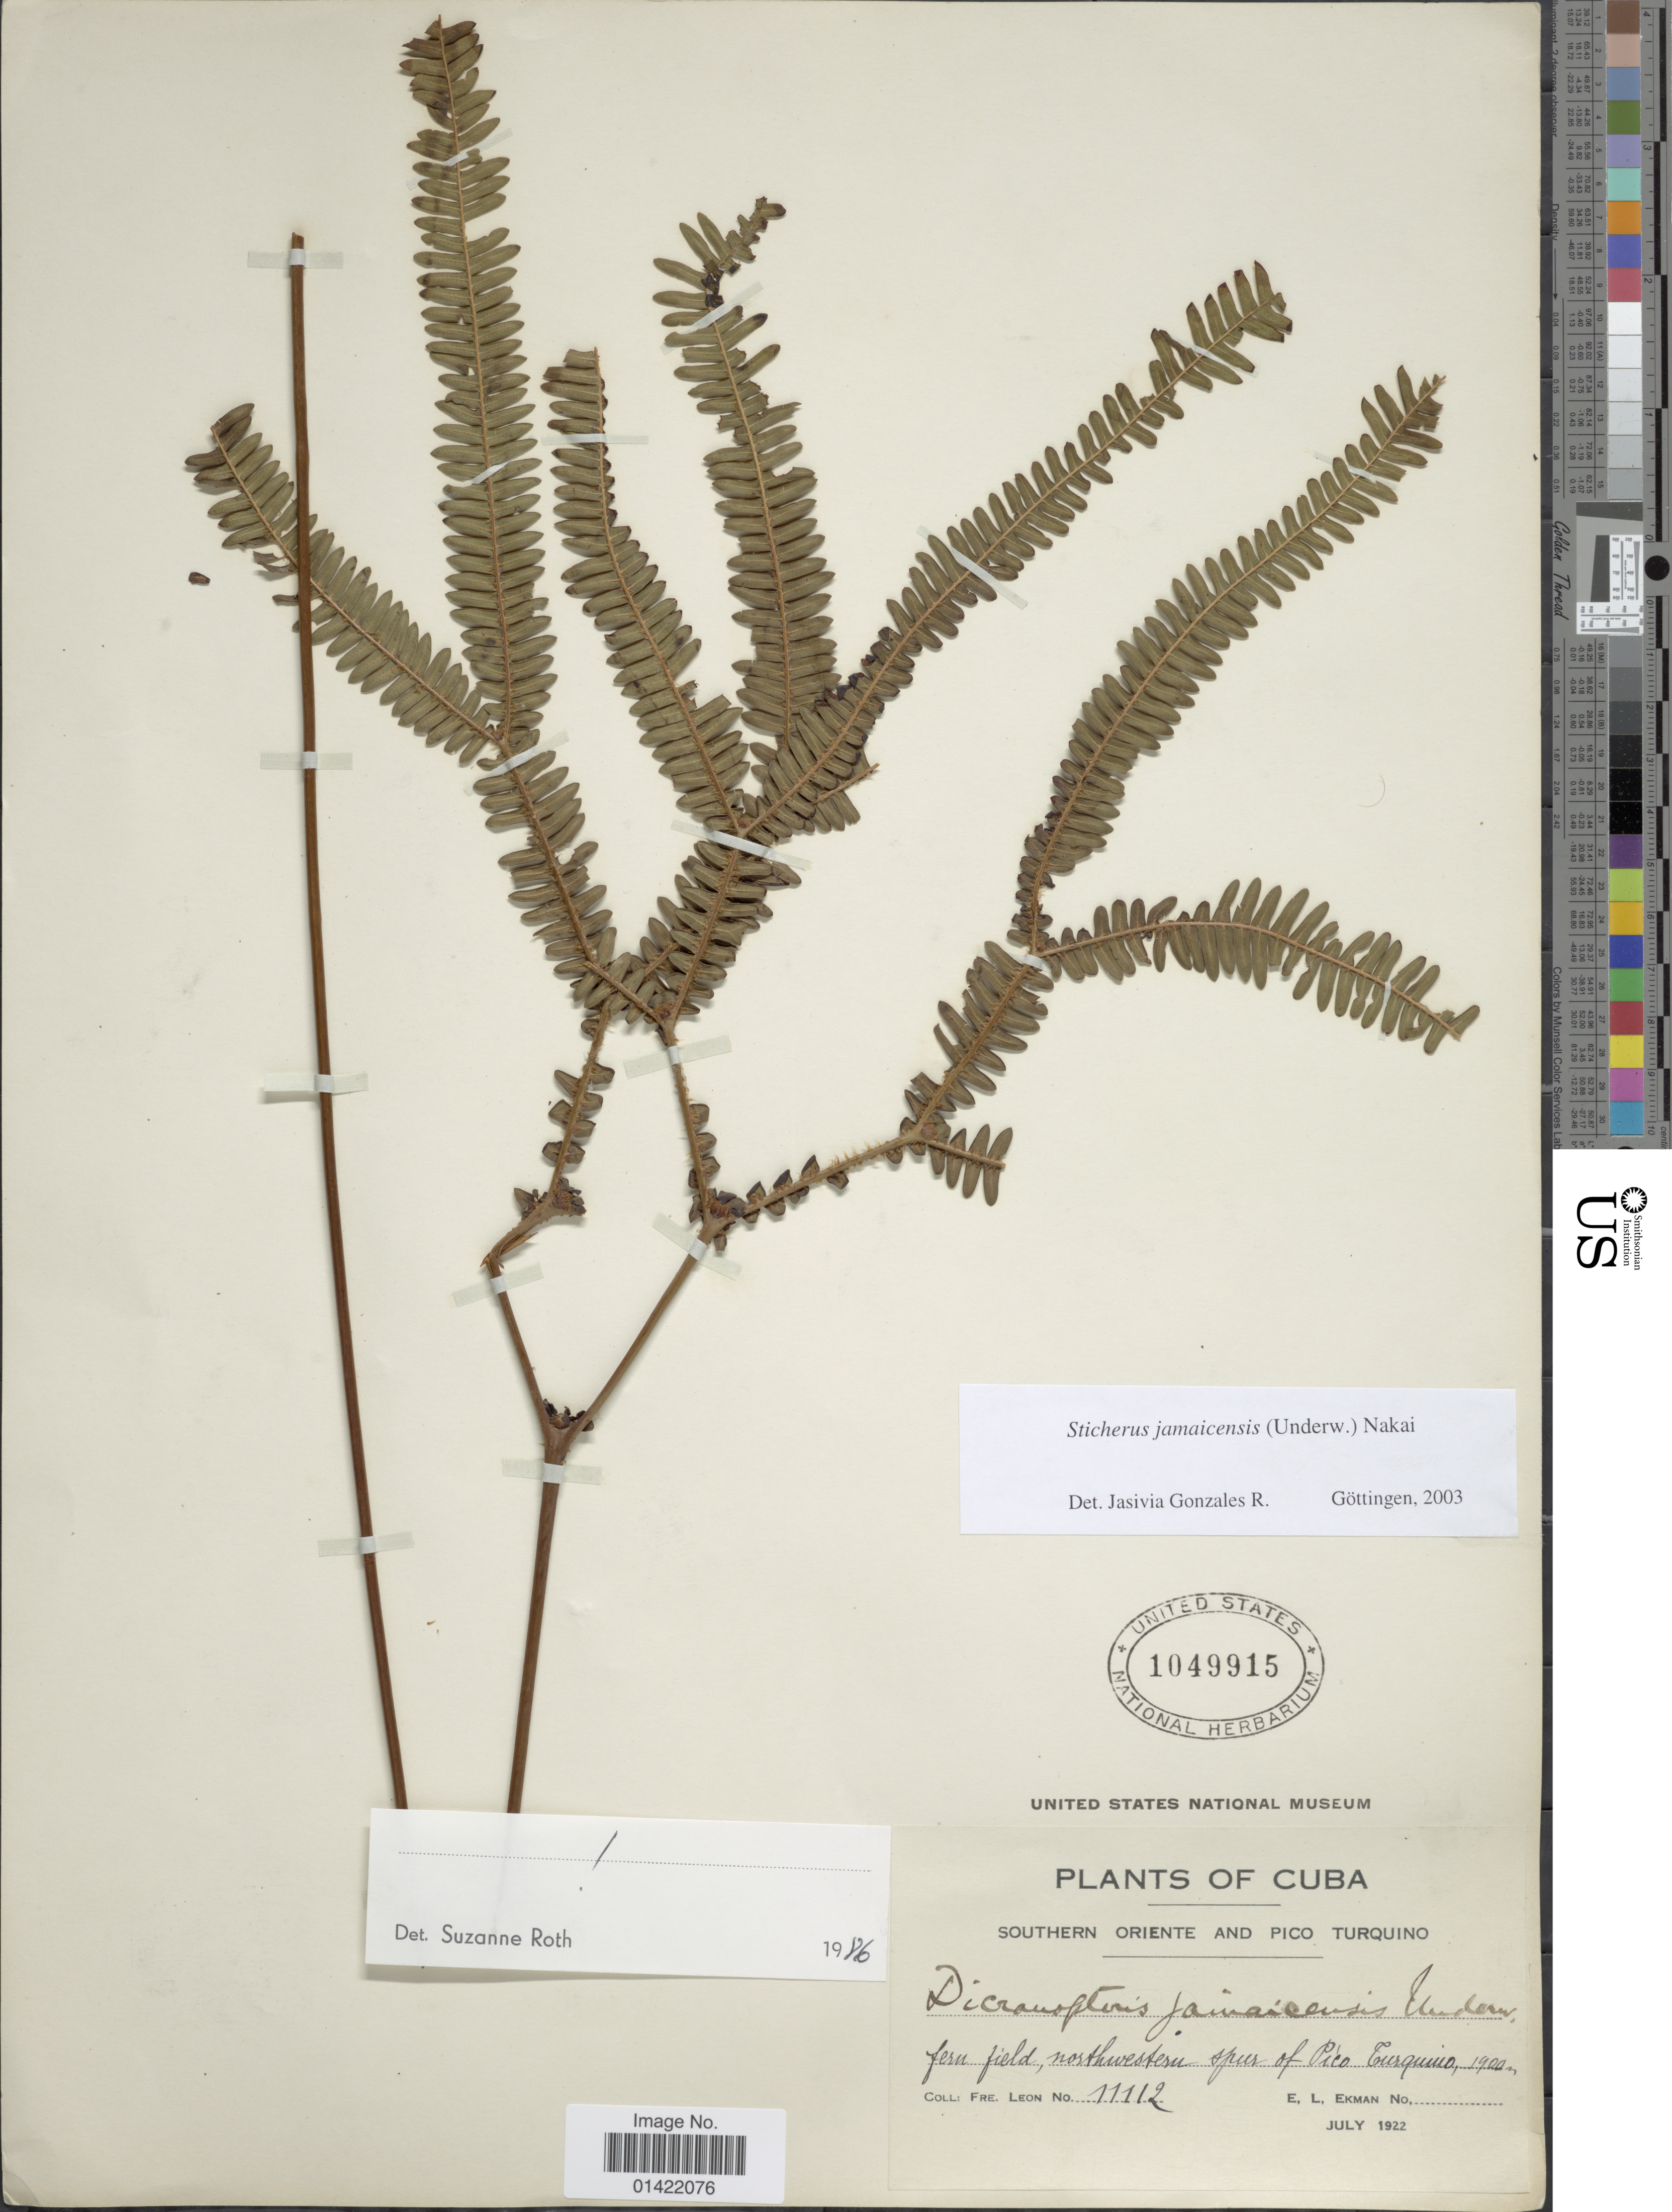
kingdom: Plantae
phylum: Tracheophyta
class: Polypodiopsida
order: Gleicheniales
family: Gleicheniaceae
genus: Sticherus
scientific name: Sticherus jamaicensis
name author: (Underw.) Nakai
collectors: F. Leon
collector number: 11112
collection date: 1922-07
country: Cuba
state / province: Oriente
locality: Southern Oriente and Pico Turquino. Northwestern spur of Pico Turquino.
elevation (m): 1900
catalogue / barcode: US 1049915